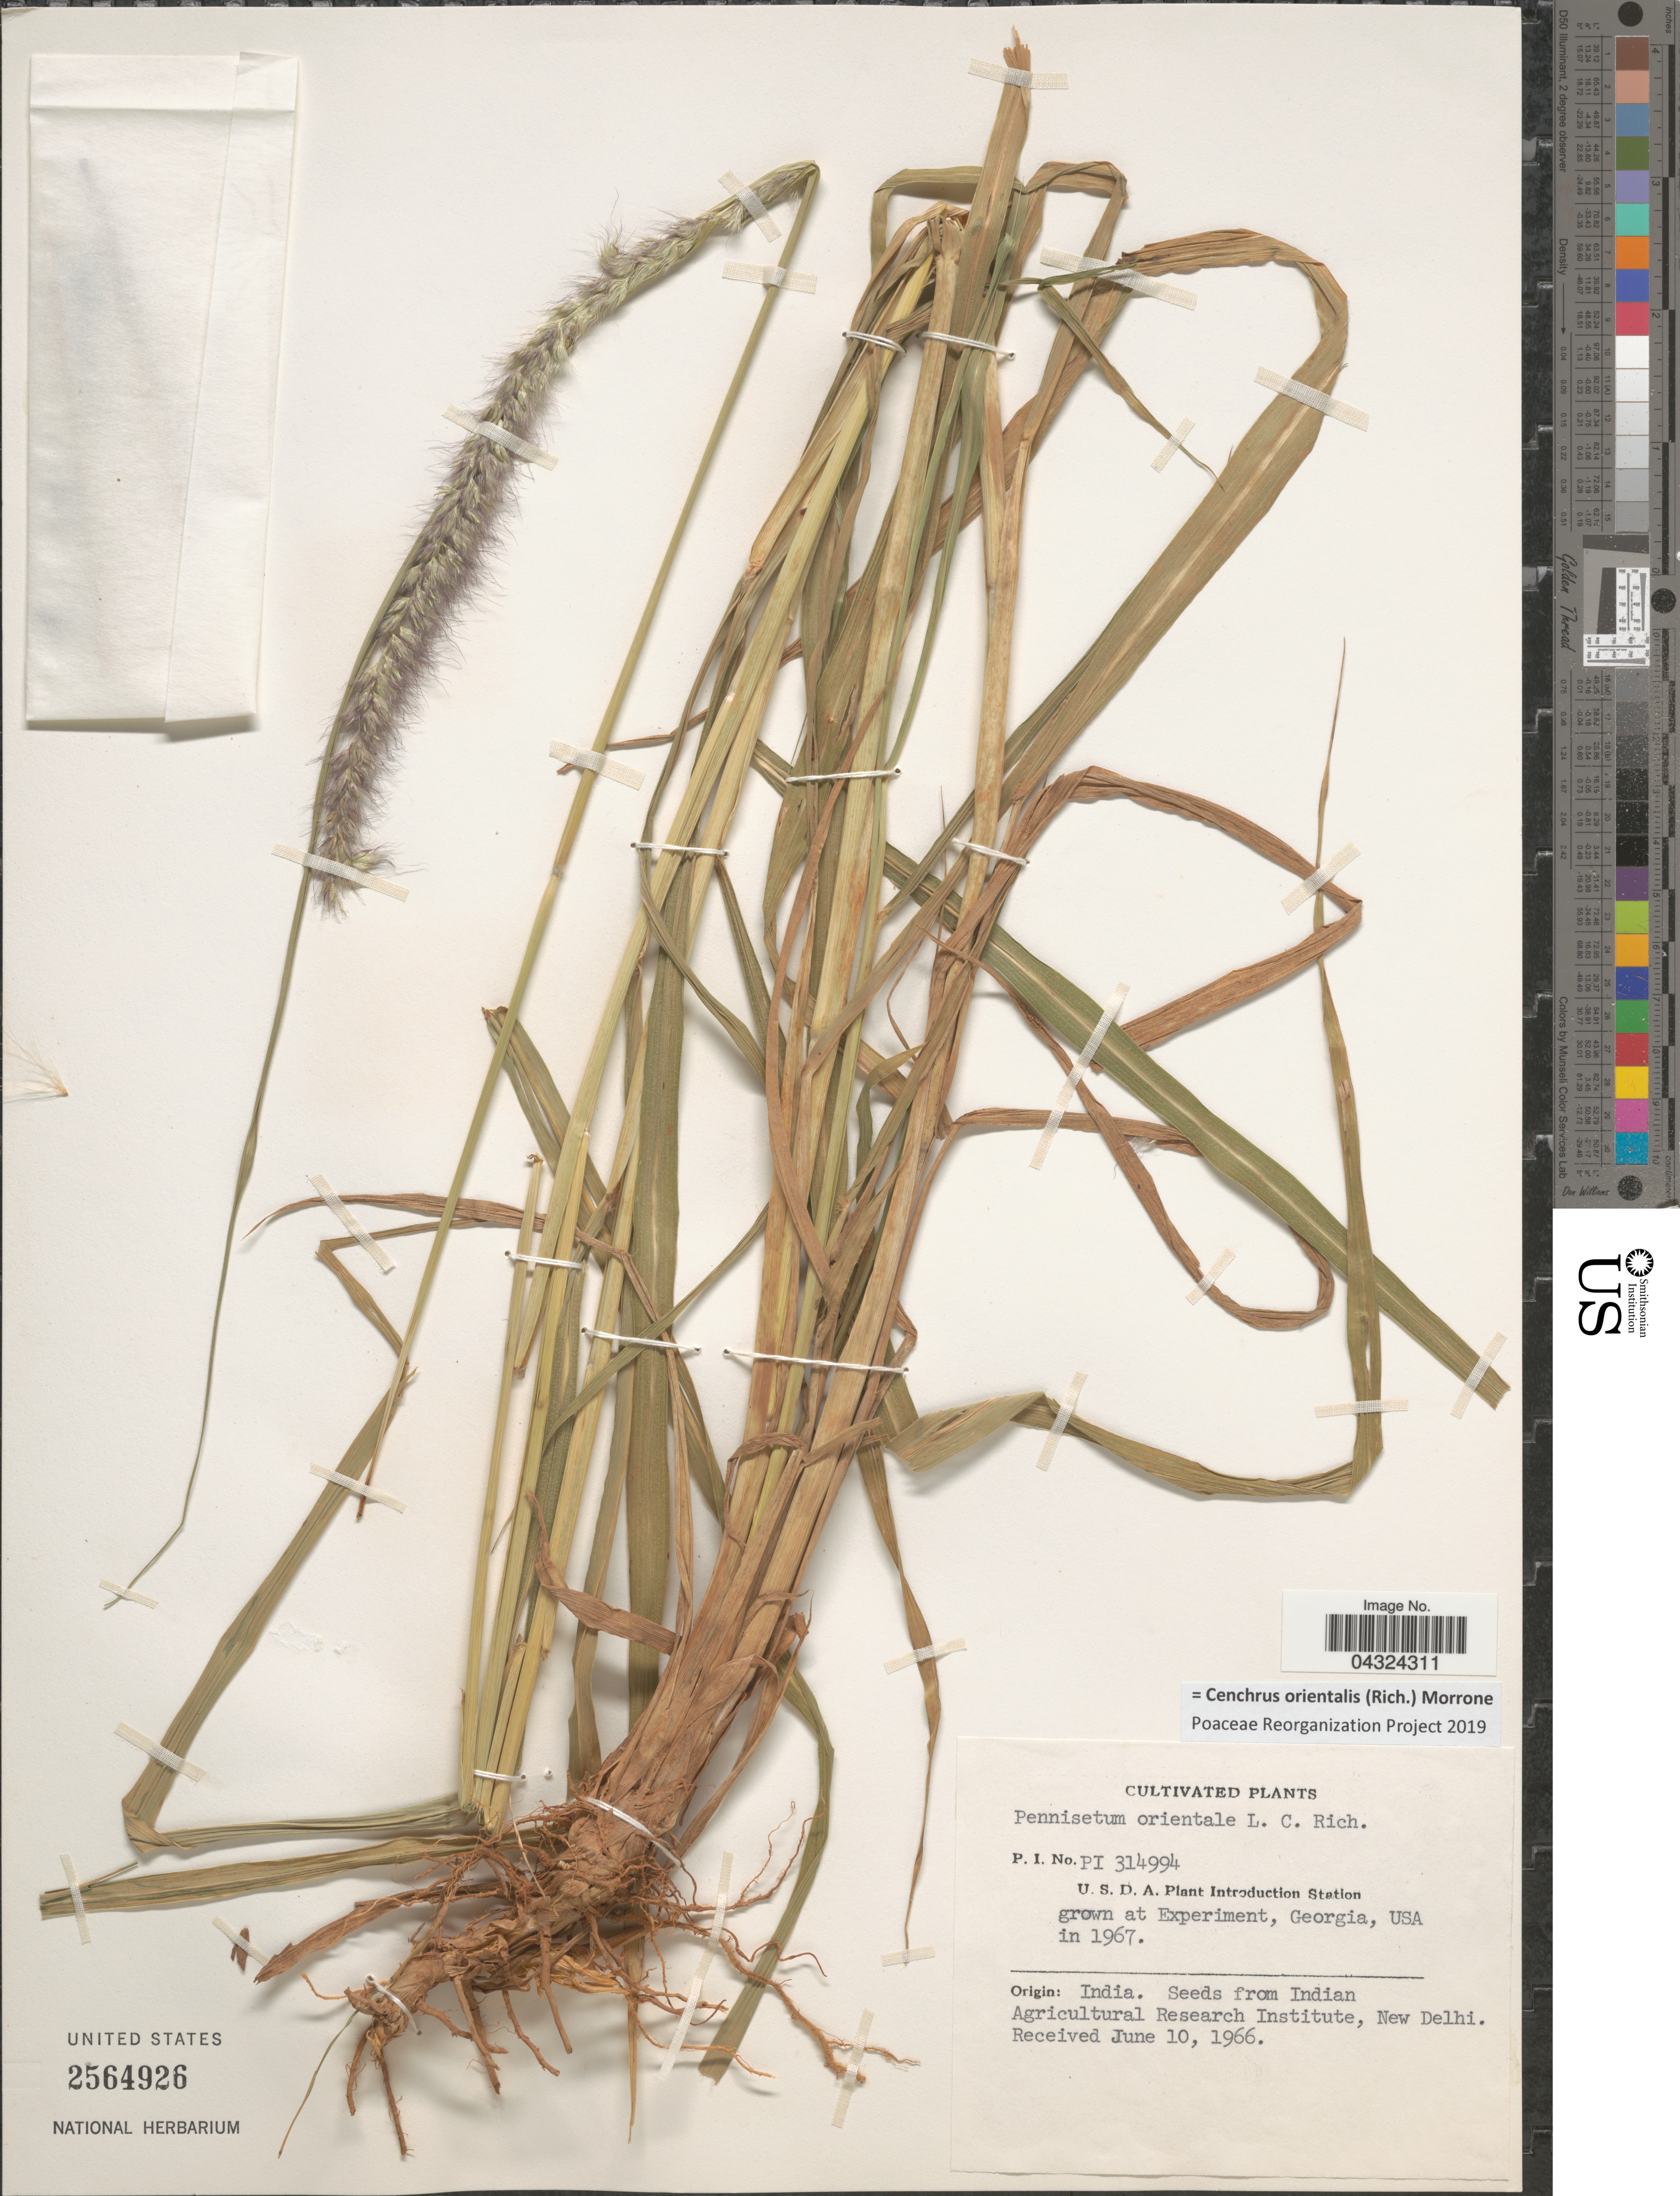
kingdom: Plantae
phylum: Tracheophyta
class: Liliopsida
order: Poales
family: Poaceae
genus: Cenchrus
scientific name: Cenchrus orientalis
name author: (Rich.) Morrone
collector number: PI314994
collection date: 1967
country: United States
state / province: Georgia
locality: U.S.D.A. Plant Introduction Station grown at Experiment.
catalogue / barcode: US 2564926